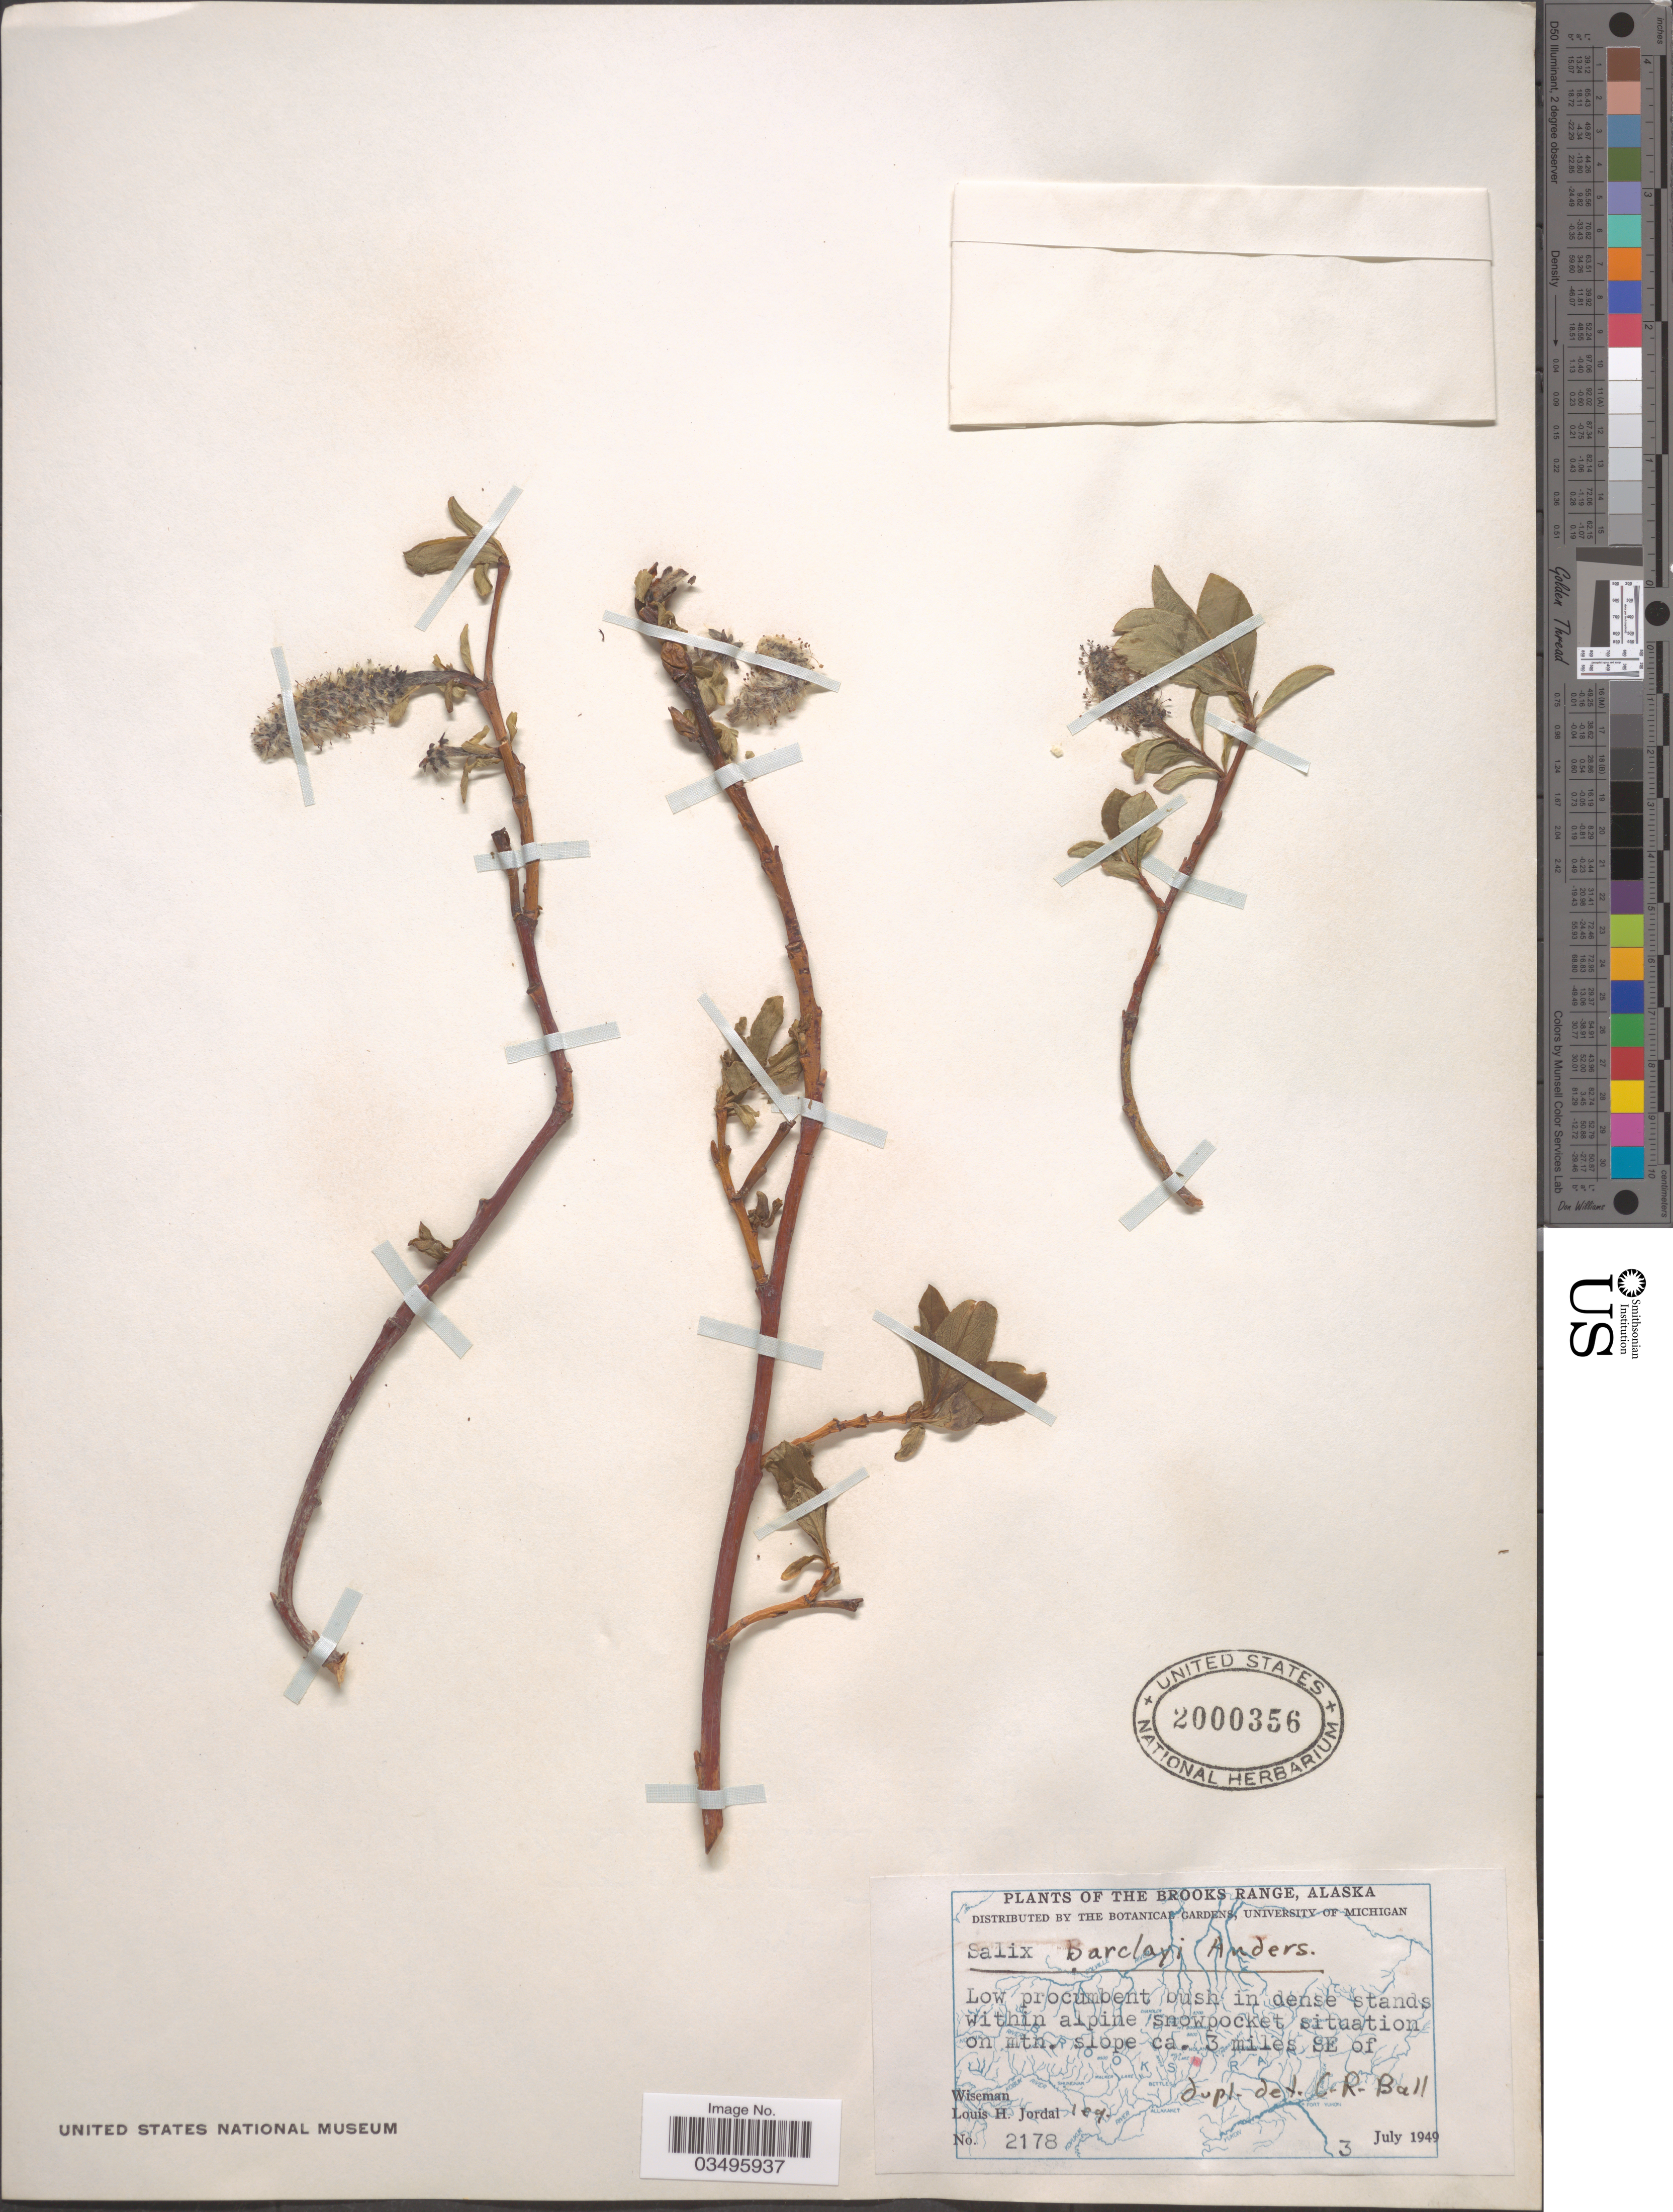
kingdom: Plantae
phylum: Tracheophyta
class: Magnoliopsida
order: Malpighiales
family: Salicaceae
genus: Salix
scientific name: Salix barclayi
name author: Andersson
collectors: L. Jordal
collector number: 2178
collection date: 1949-07-03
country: United States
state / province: Alaska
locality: The Brooks Range. Ca. 3 miles SE of Wiseman.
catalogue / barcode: US 2000356